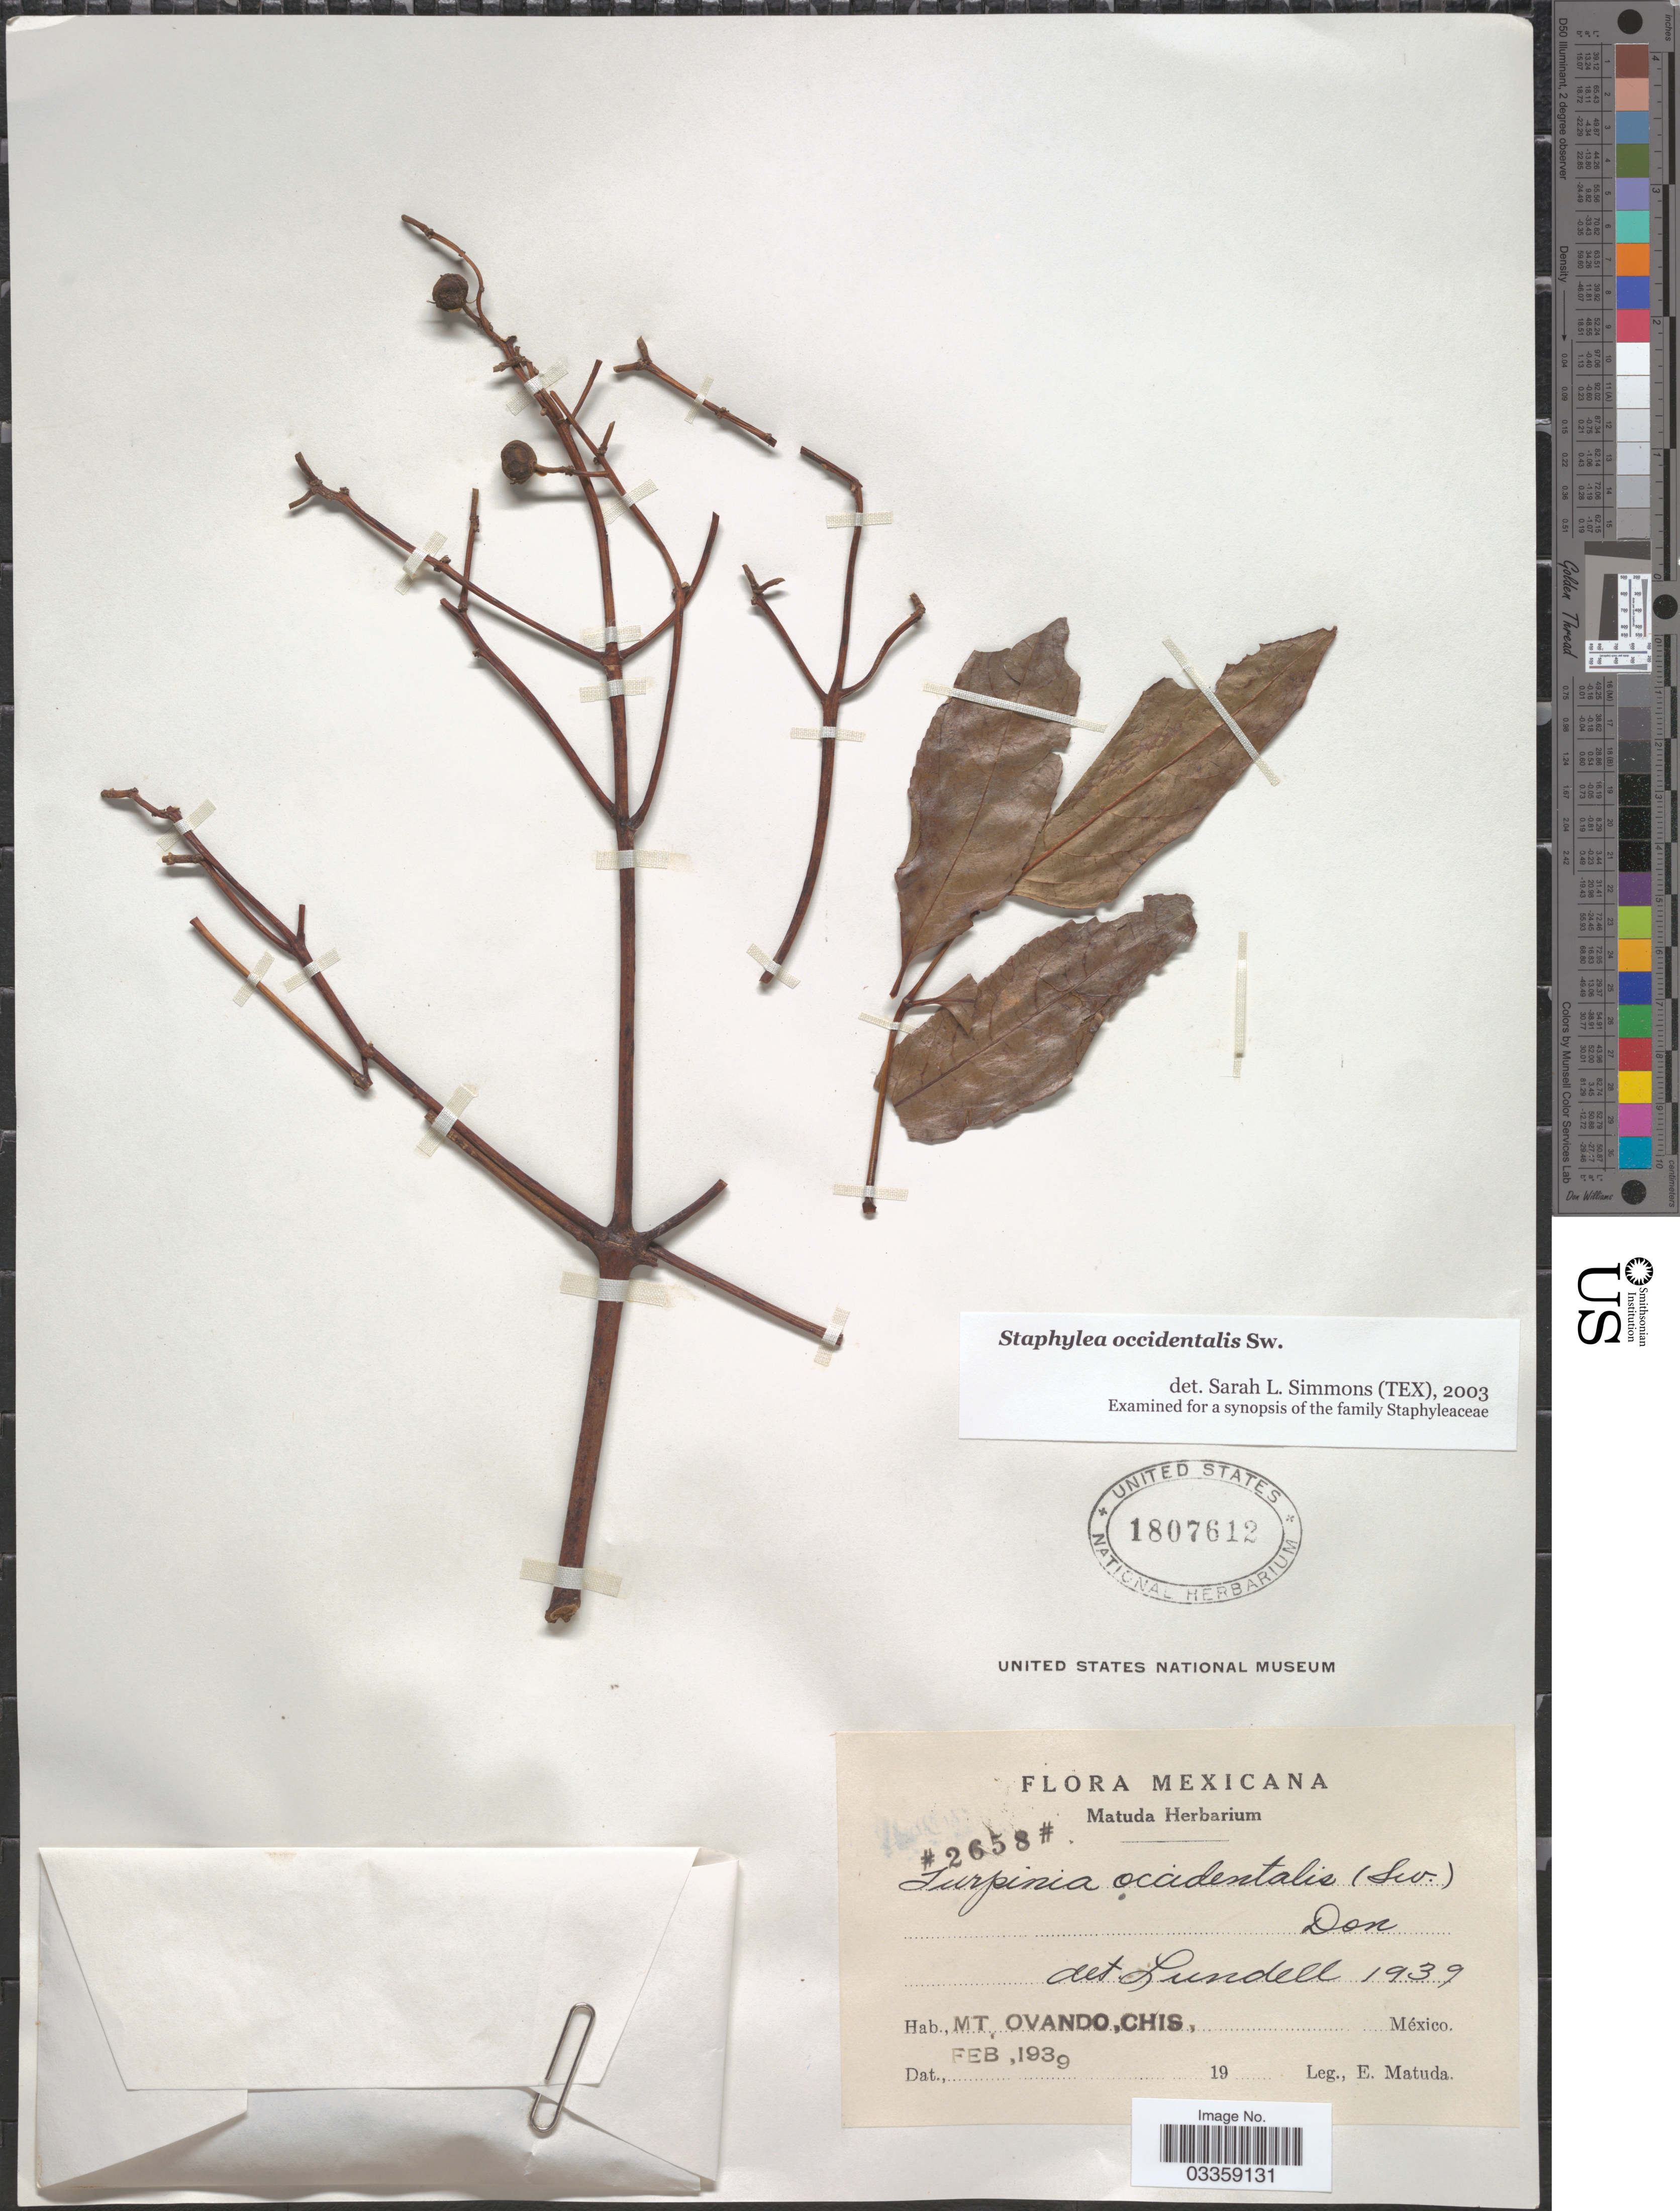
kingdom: Plantae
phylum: Tracheophyta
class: Magnoliopsida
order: Crossosomatales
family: Staphyleaceae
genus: Turpinia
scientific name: Turpinia occidentalis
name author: (Sw.) G. Don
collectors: E. Matuda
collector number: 2658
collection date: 1939-02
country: Mexico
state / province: Chiapas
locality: Mt. Ovando.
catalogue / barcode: US 1807612